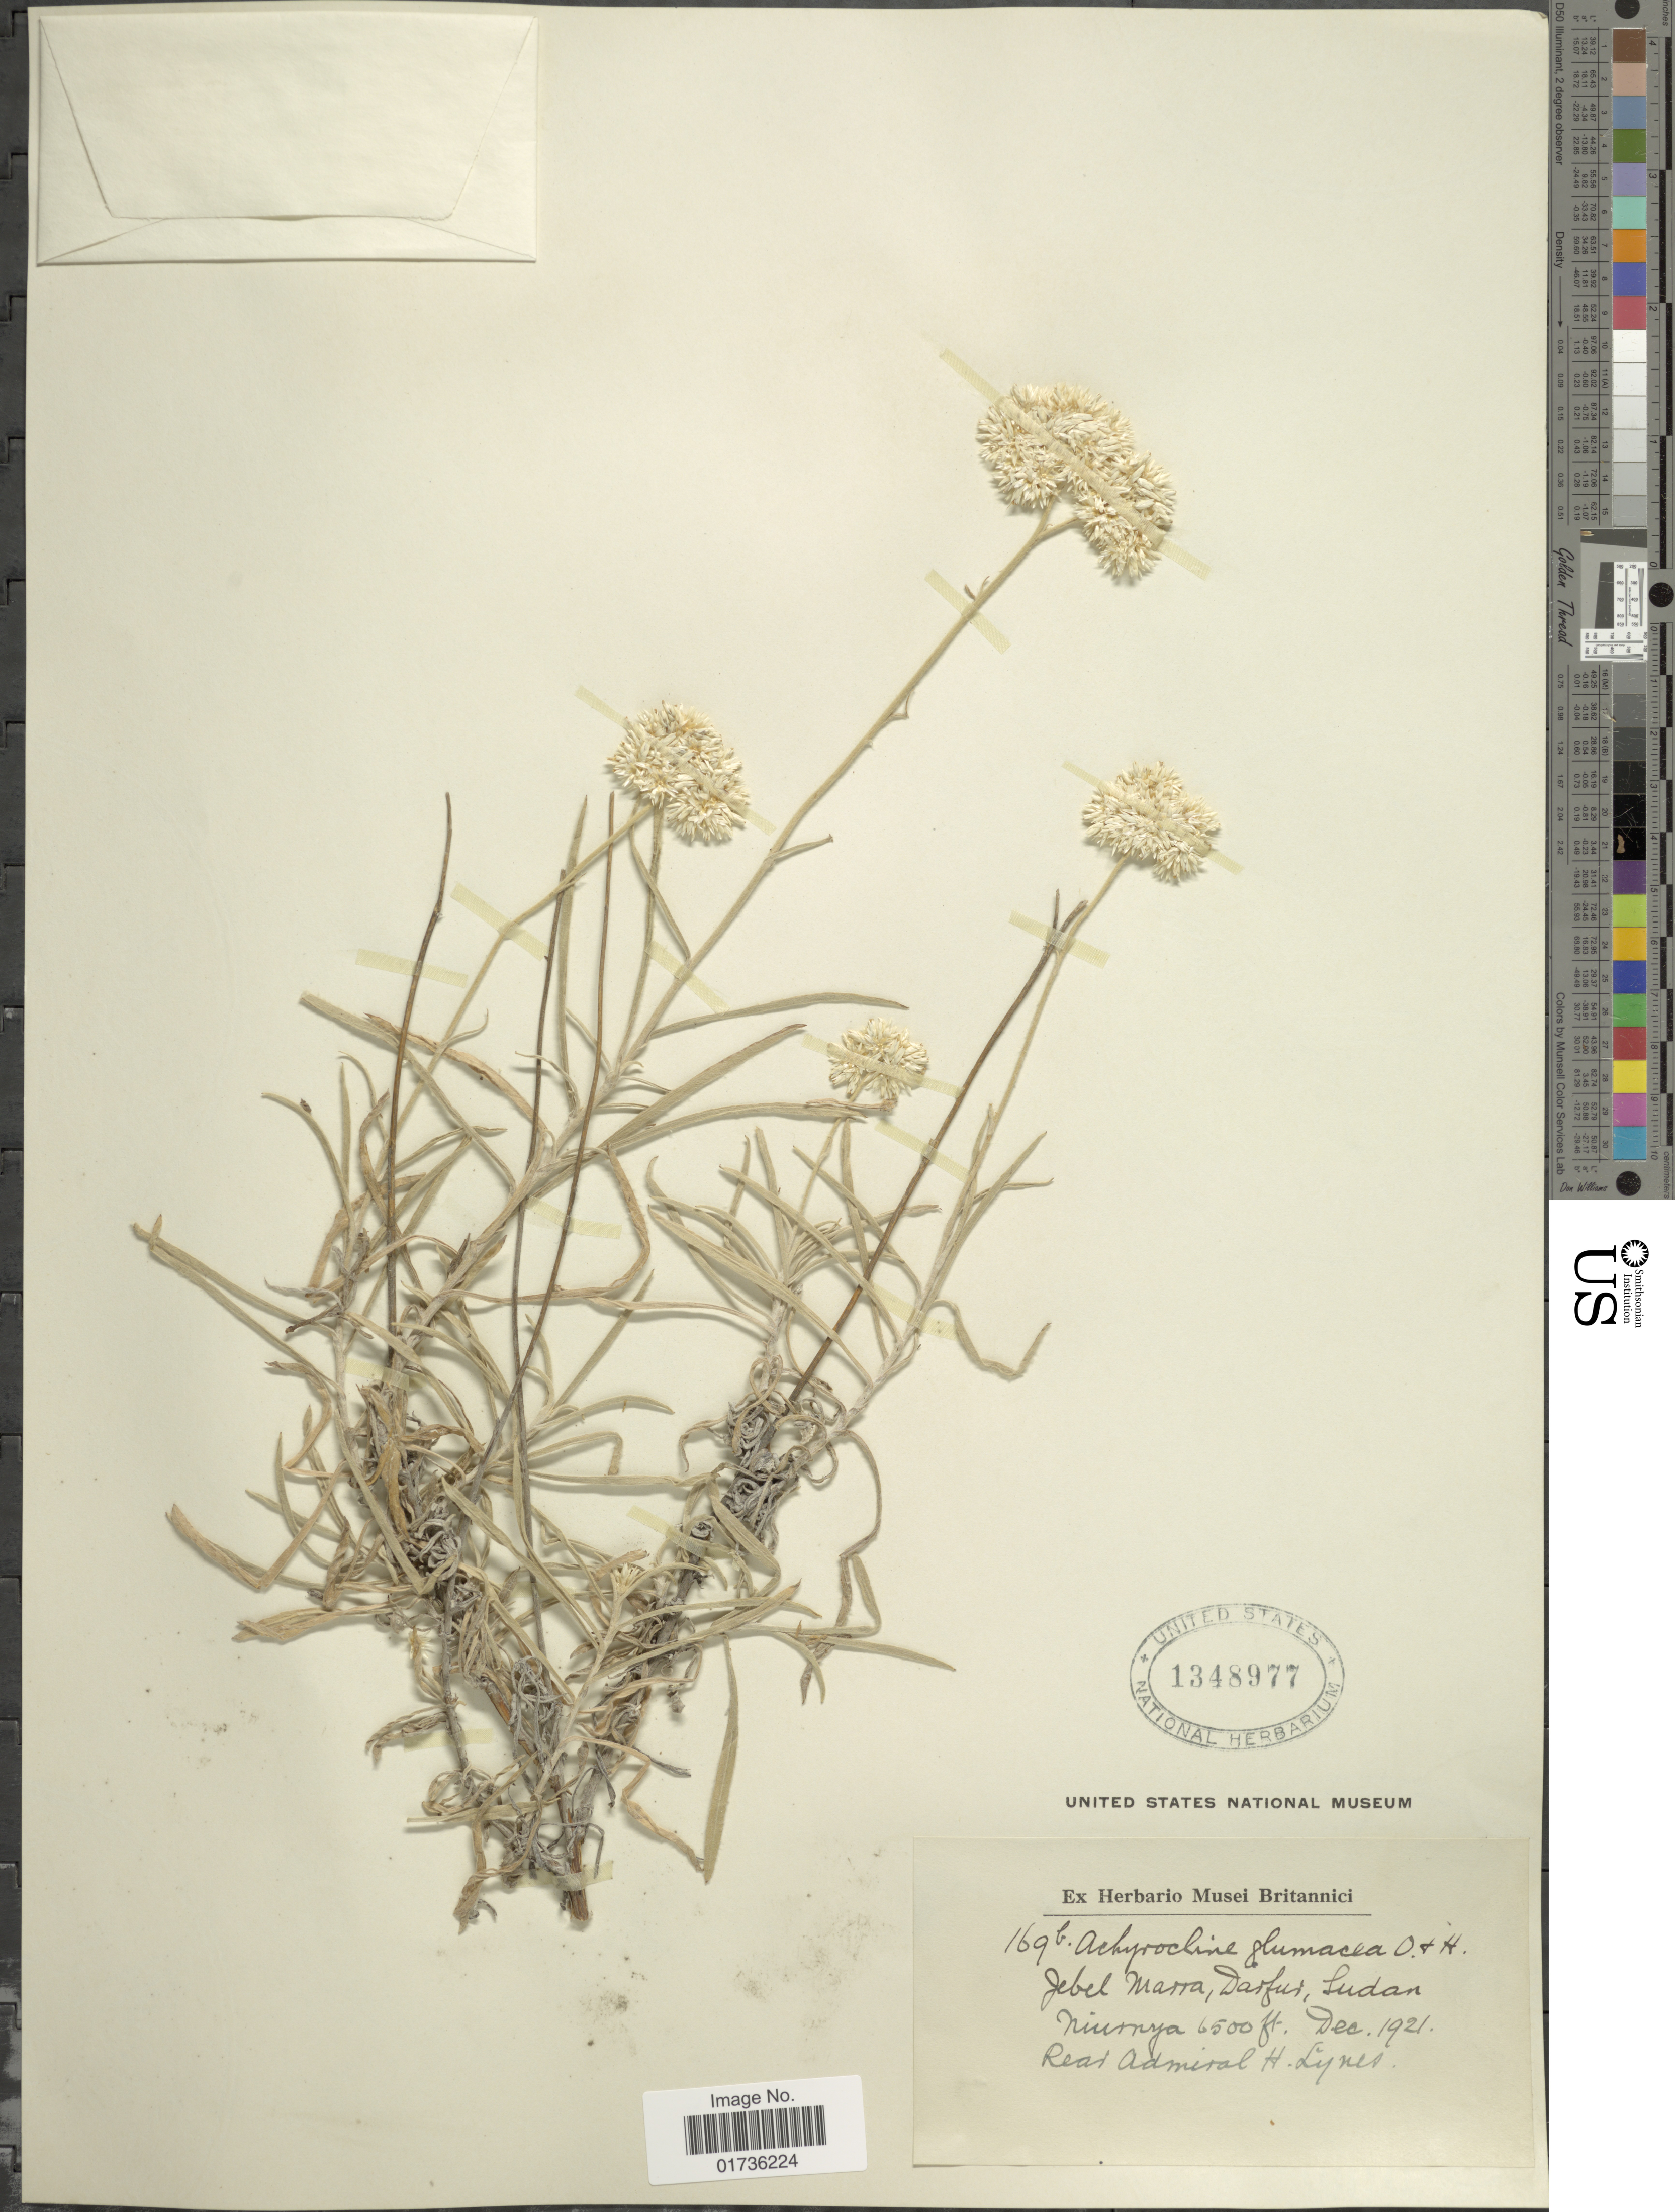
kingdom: Plantae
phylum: Tracheophyta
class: Magnoliopsida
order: Asterales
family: Asteraceae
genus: Achyrocline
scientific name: Achyrocline glumacea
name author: (DC.) Oliv. & Hiern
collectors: H. Lynes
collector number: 169b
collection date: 1921-12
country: Sudan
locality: Jebel Marra, Darfur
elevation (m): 1981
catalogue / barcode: US 1348977